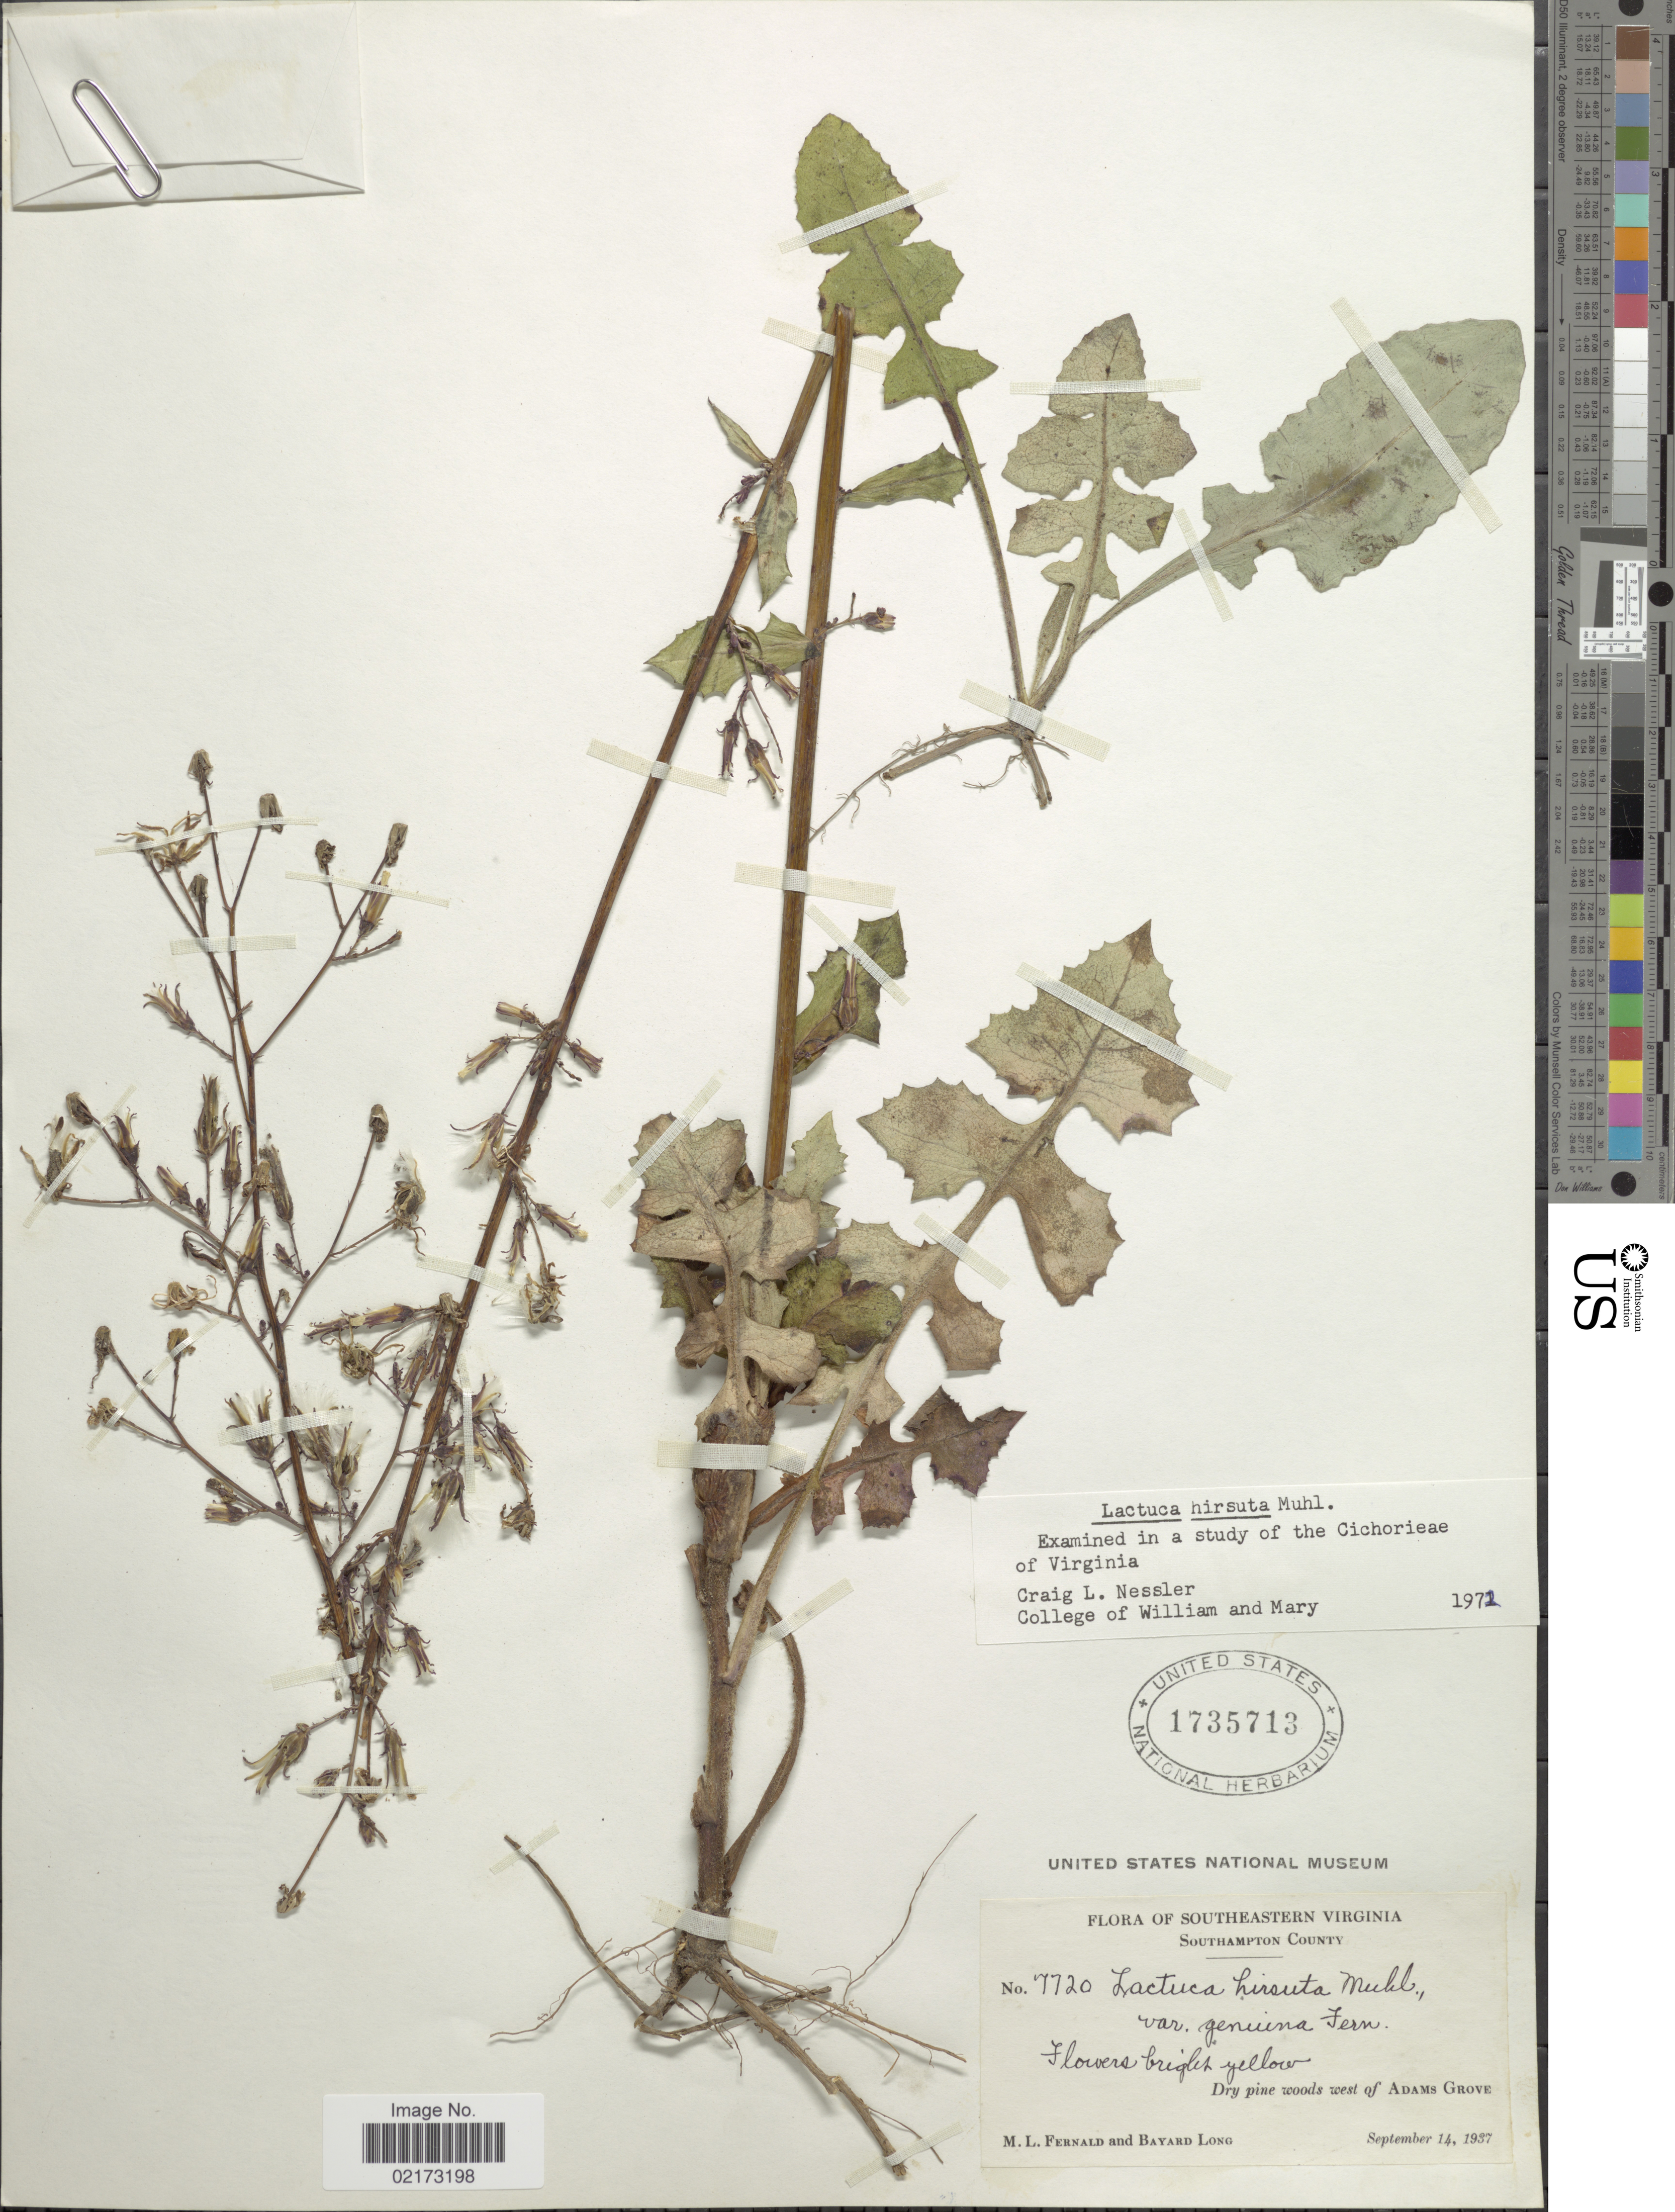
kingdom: Plantae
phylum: Tracheophyta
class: Magnoliopsida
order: Asterales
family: Asteraceae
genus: Lactuca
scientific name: Lactuca hirsuta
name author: Muhl. ex Nutt.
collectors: M. L. Fernald & B. Long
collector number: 7720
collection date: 1937-09-14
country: United States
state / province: Virginia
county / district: Southampton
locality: Southeastern Virginia, Southampton County, west of Adams Grove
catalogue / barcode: US 1735713